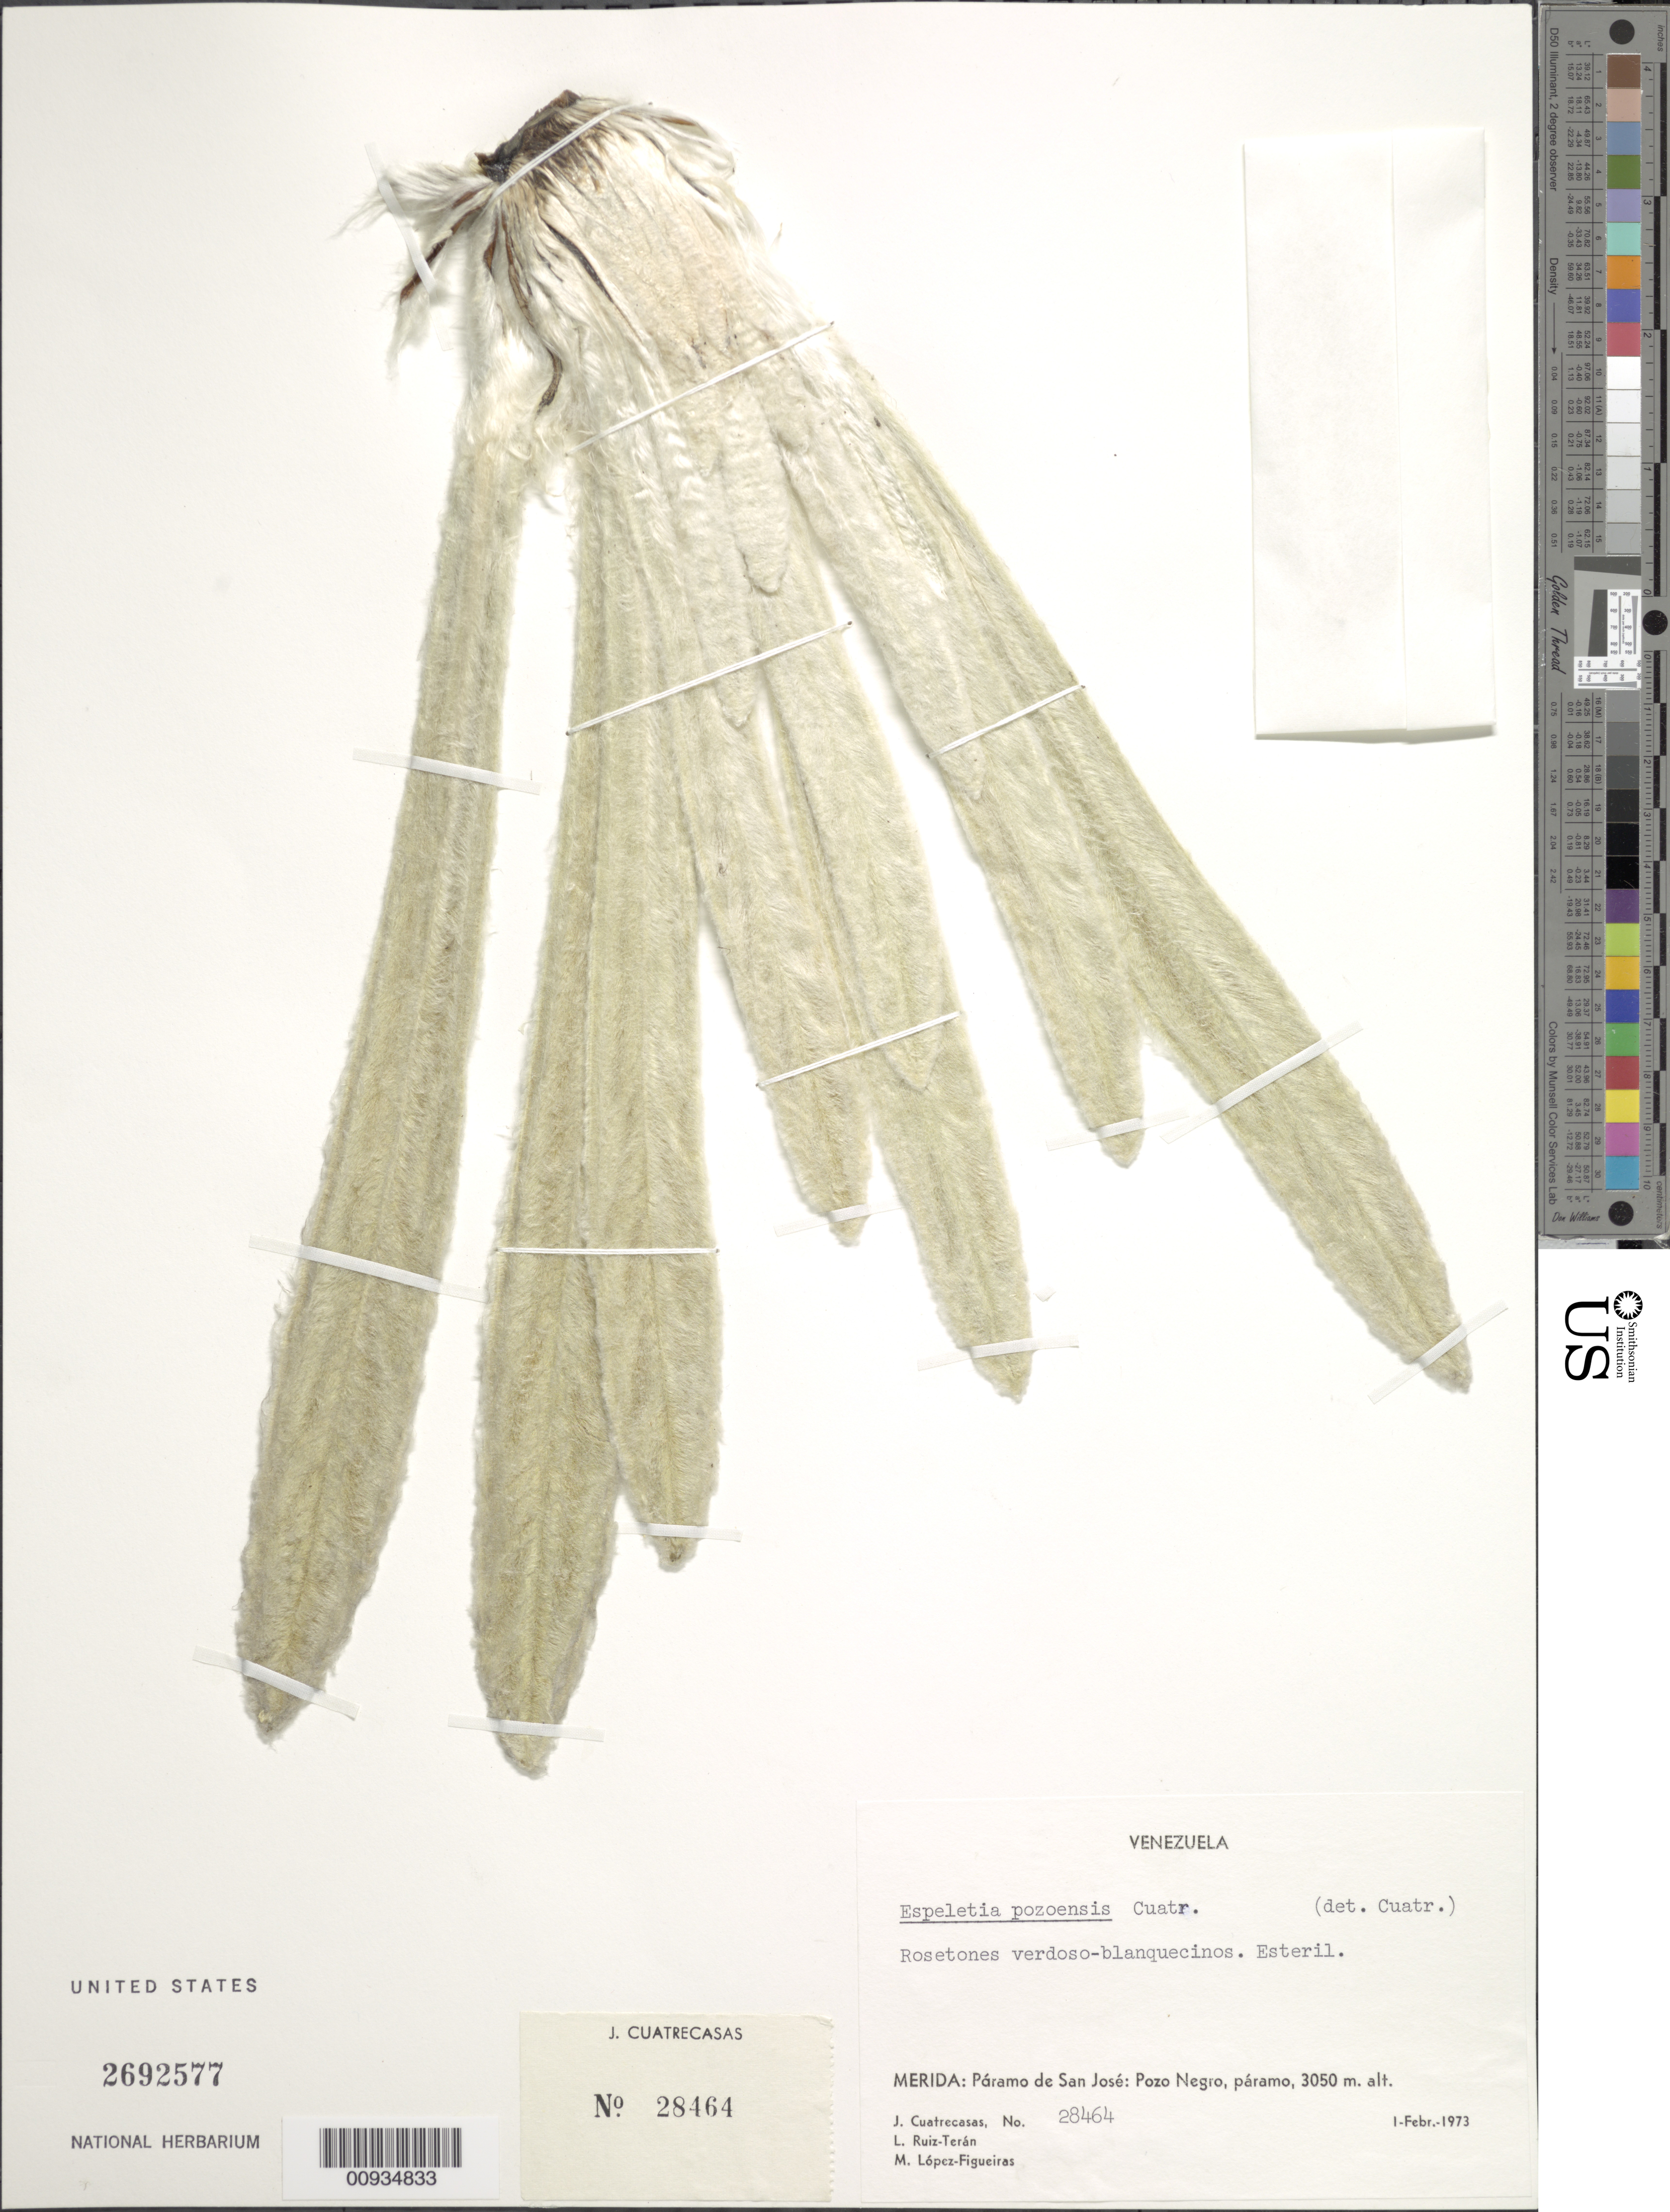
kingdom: Plantae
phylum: Tracheophyta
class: Magnoliopsida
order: Asterales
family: Asteraceae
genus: Espeletiopsis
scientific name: Espeletiopsis pozoensis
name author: (Cuatrec.) Cuatrec.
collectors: J. Cuatrecasas, L. E. Ruíz-Terán & M. López Figueiras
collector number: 28464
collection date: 1973-02-01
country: Venezuela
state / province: Mérida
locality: Páramo de San José. Pozo Negro, páramo.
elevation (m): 3050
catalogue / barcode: US 2692577